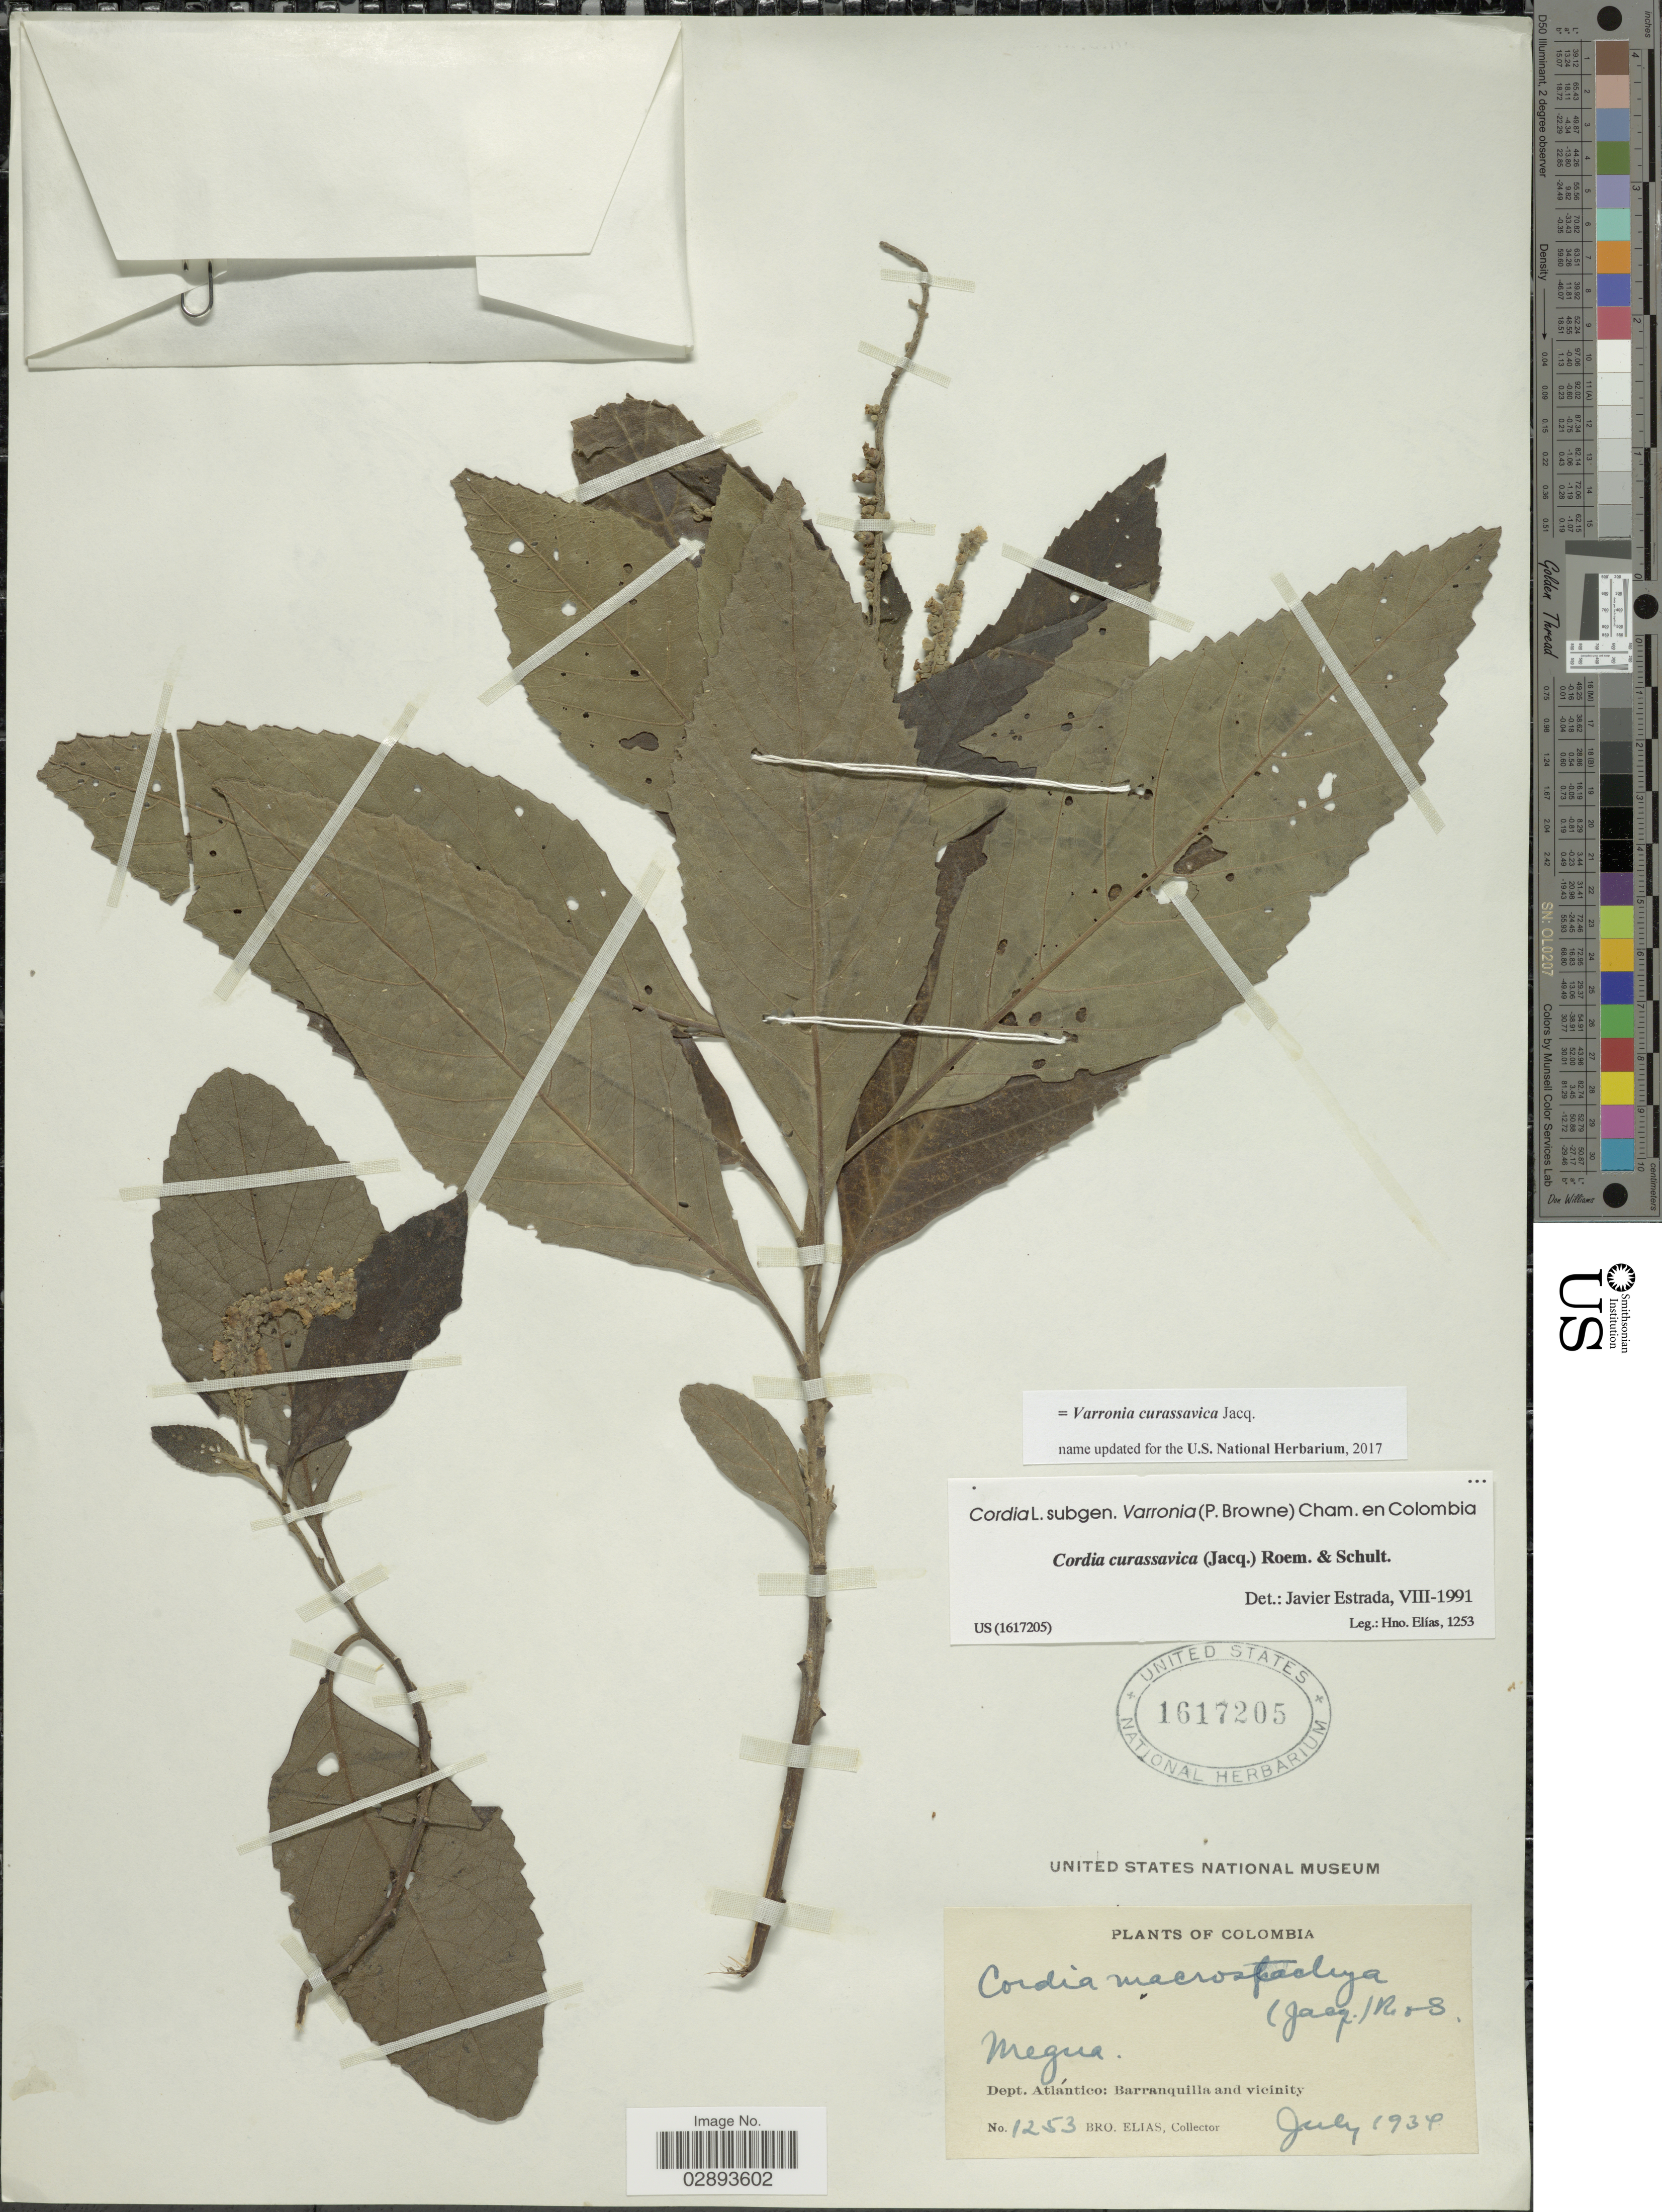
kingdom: Plantae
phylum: Tracheophyta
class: Magnoliopsida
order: Boraginales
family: Cordiaceae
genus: Varronia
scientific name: Varronia curassavica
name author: Jacq.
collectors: Bro. Elias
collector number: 1253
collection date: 1934-07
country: Colombia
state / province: Atlántico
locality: Megua, Dept. Atlántico: Barranquilla and vicinity.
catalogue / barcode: US 1617205